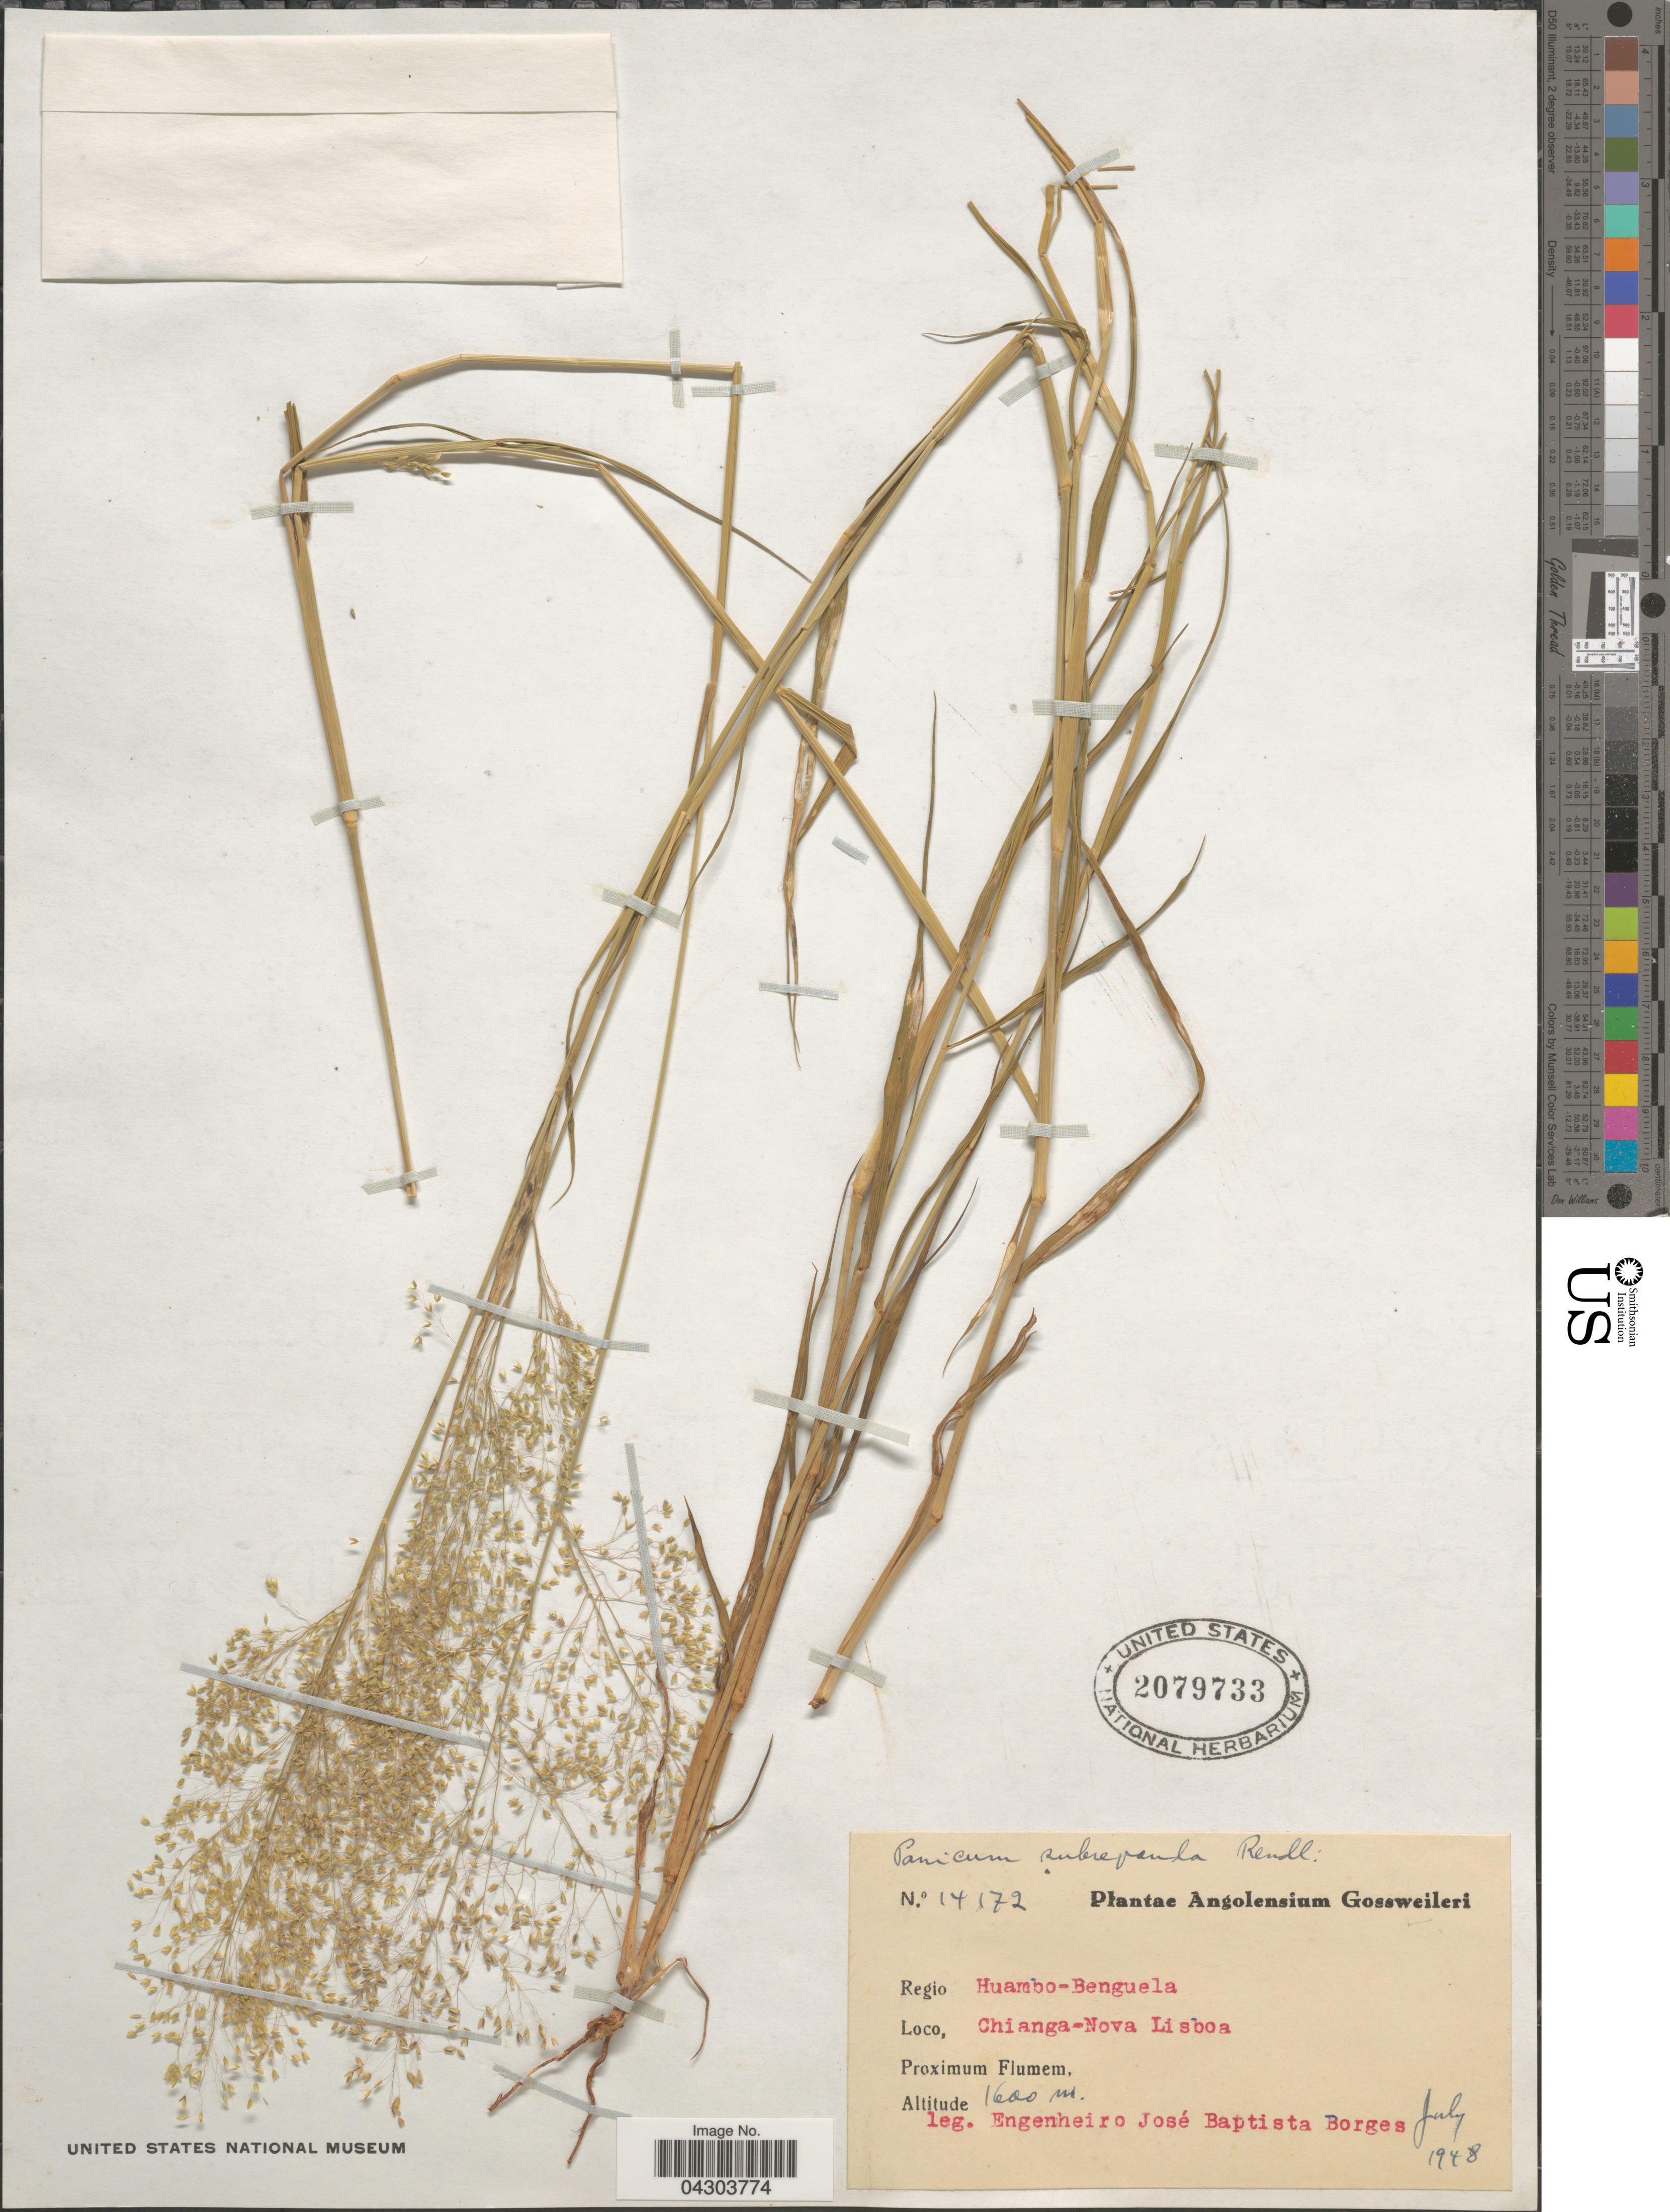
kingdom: Plantae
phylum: Tracheophyta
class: Liliopsida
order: Poales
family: Poaceae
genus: Panicum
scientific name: Panicum nervatum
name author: (Franch.) Stapf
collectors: E. Borges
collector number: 14172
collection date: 1948-07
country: Angola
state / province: Huambo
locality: Angolensium. Regio Huambo-Benguela. Chianga-Nova Lisboa.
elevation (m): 1600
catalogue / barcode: US 2079733